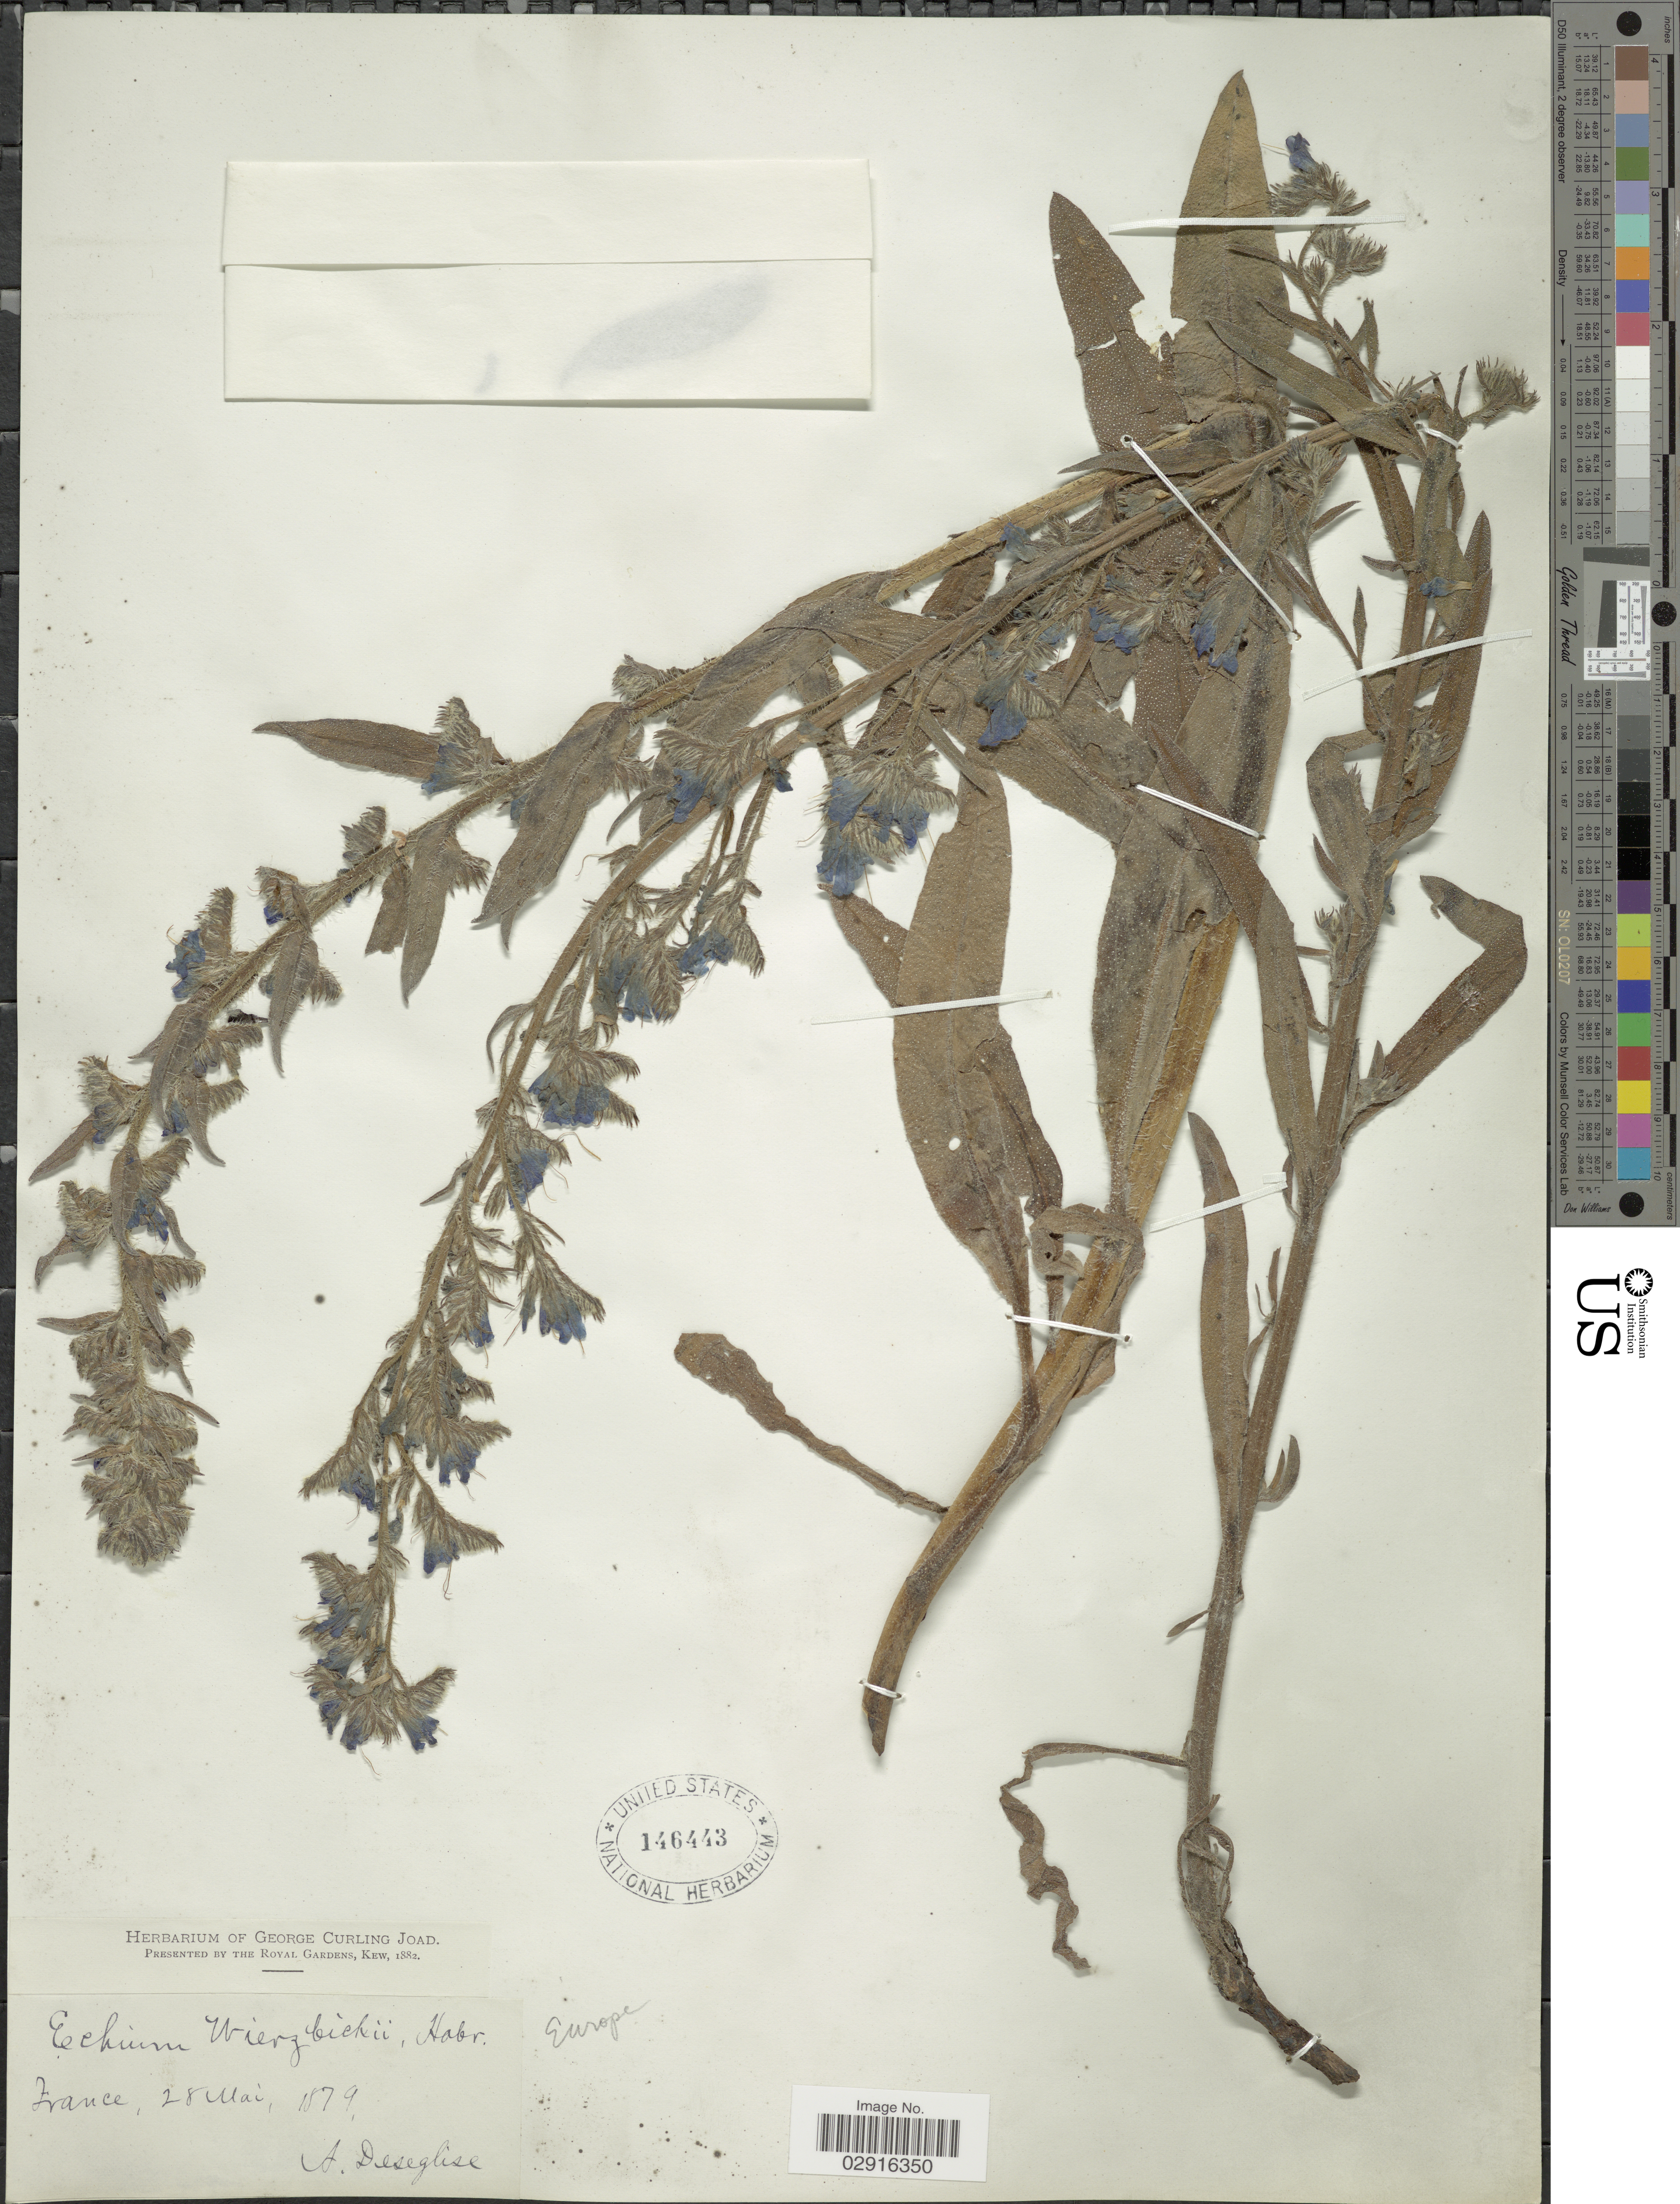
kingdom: Plantae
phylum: Tracheophyta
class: Magnoliopsida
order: Boraginales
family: Boraginaceae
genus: Echium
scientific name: Echium vulnerans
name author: Merino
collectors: A. Deseglise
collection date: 1879-05-28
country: France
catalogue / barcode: US 146443